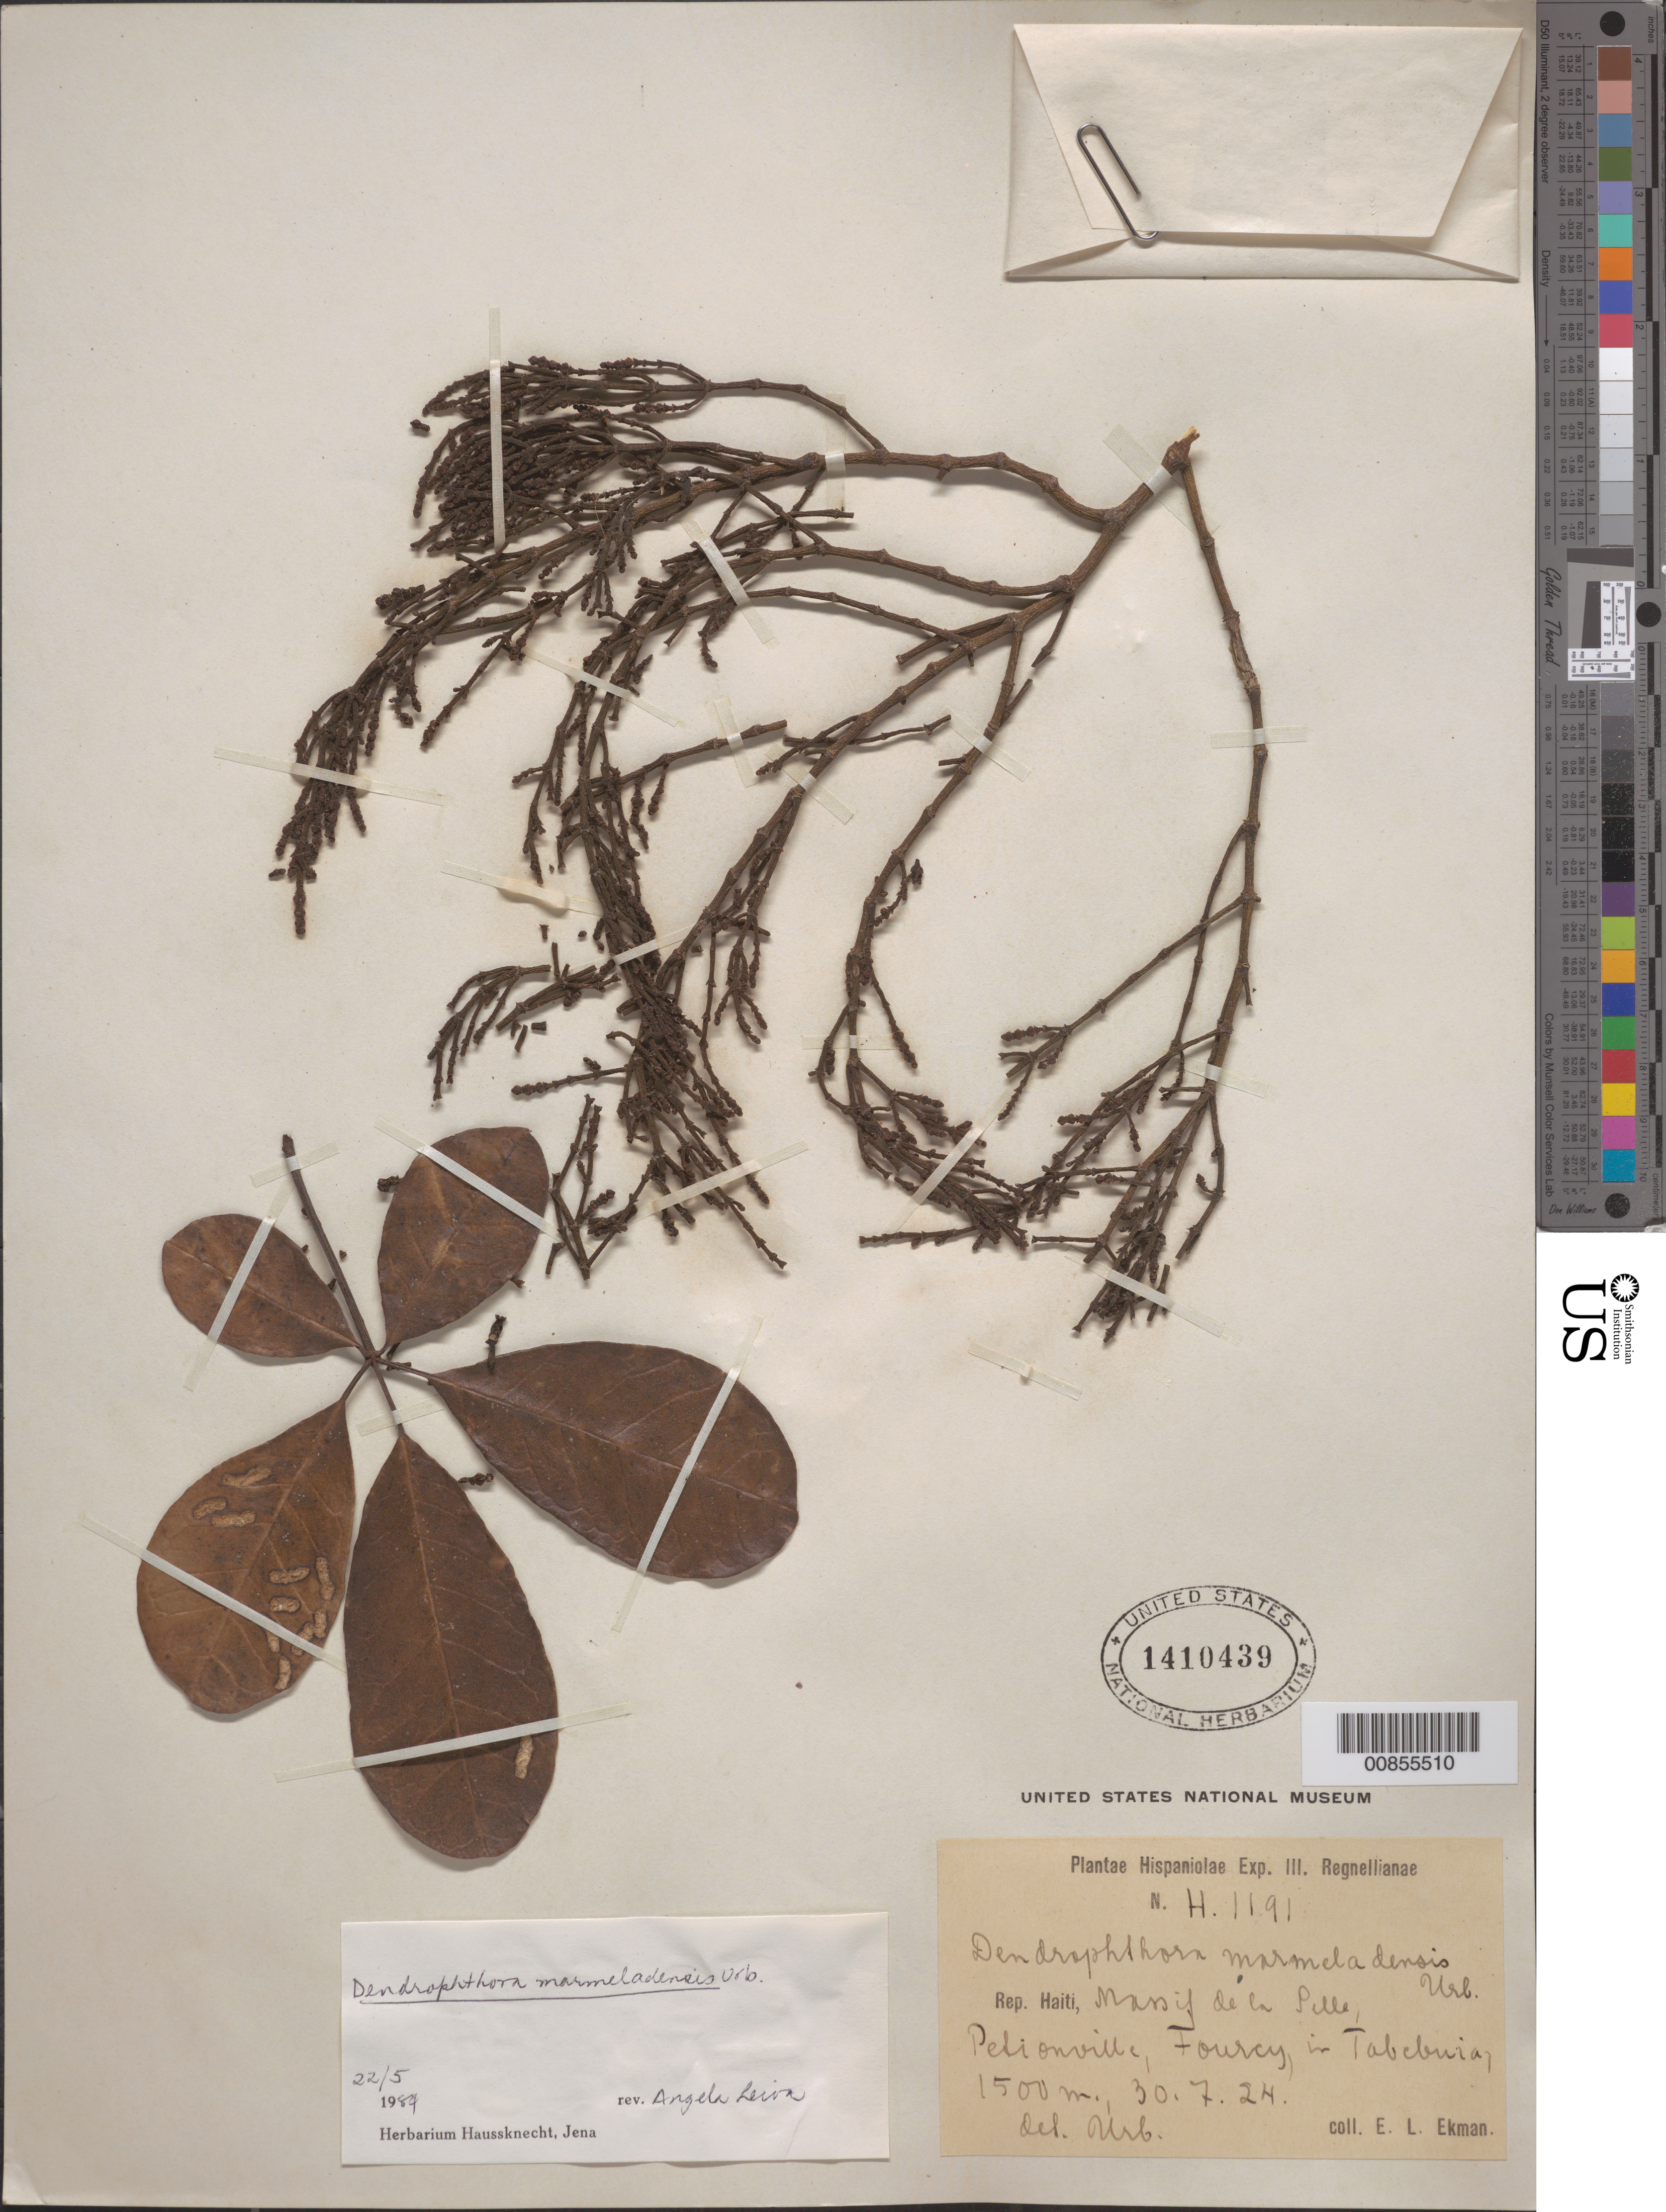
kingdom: Plantae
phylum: Tracheophyta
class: Magnoliopsida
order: Santalales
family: Viscaceae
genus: Dendrophthora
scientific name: Dendrophthora marmeladensis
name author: Urb.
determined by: Leiva, A.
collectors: E. L. Ekman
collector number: H 1191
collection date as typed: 30 Jul 1924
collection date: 1924-07-30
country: Haiti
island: Hispaniola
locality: Massif de la Selle, Pétionville, Fourcy.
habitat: In Tabebuia.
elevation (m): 1500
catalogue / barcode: US 1410439